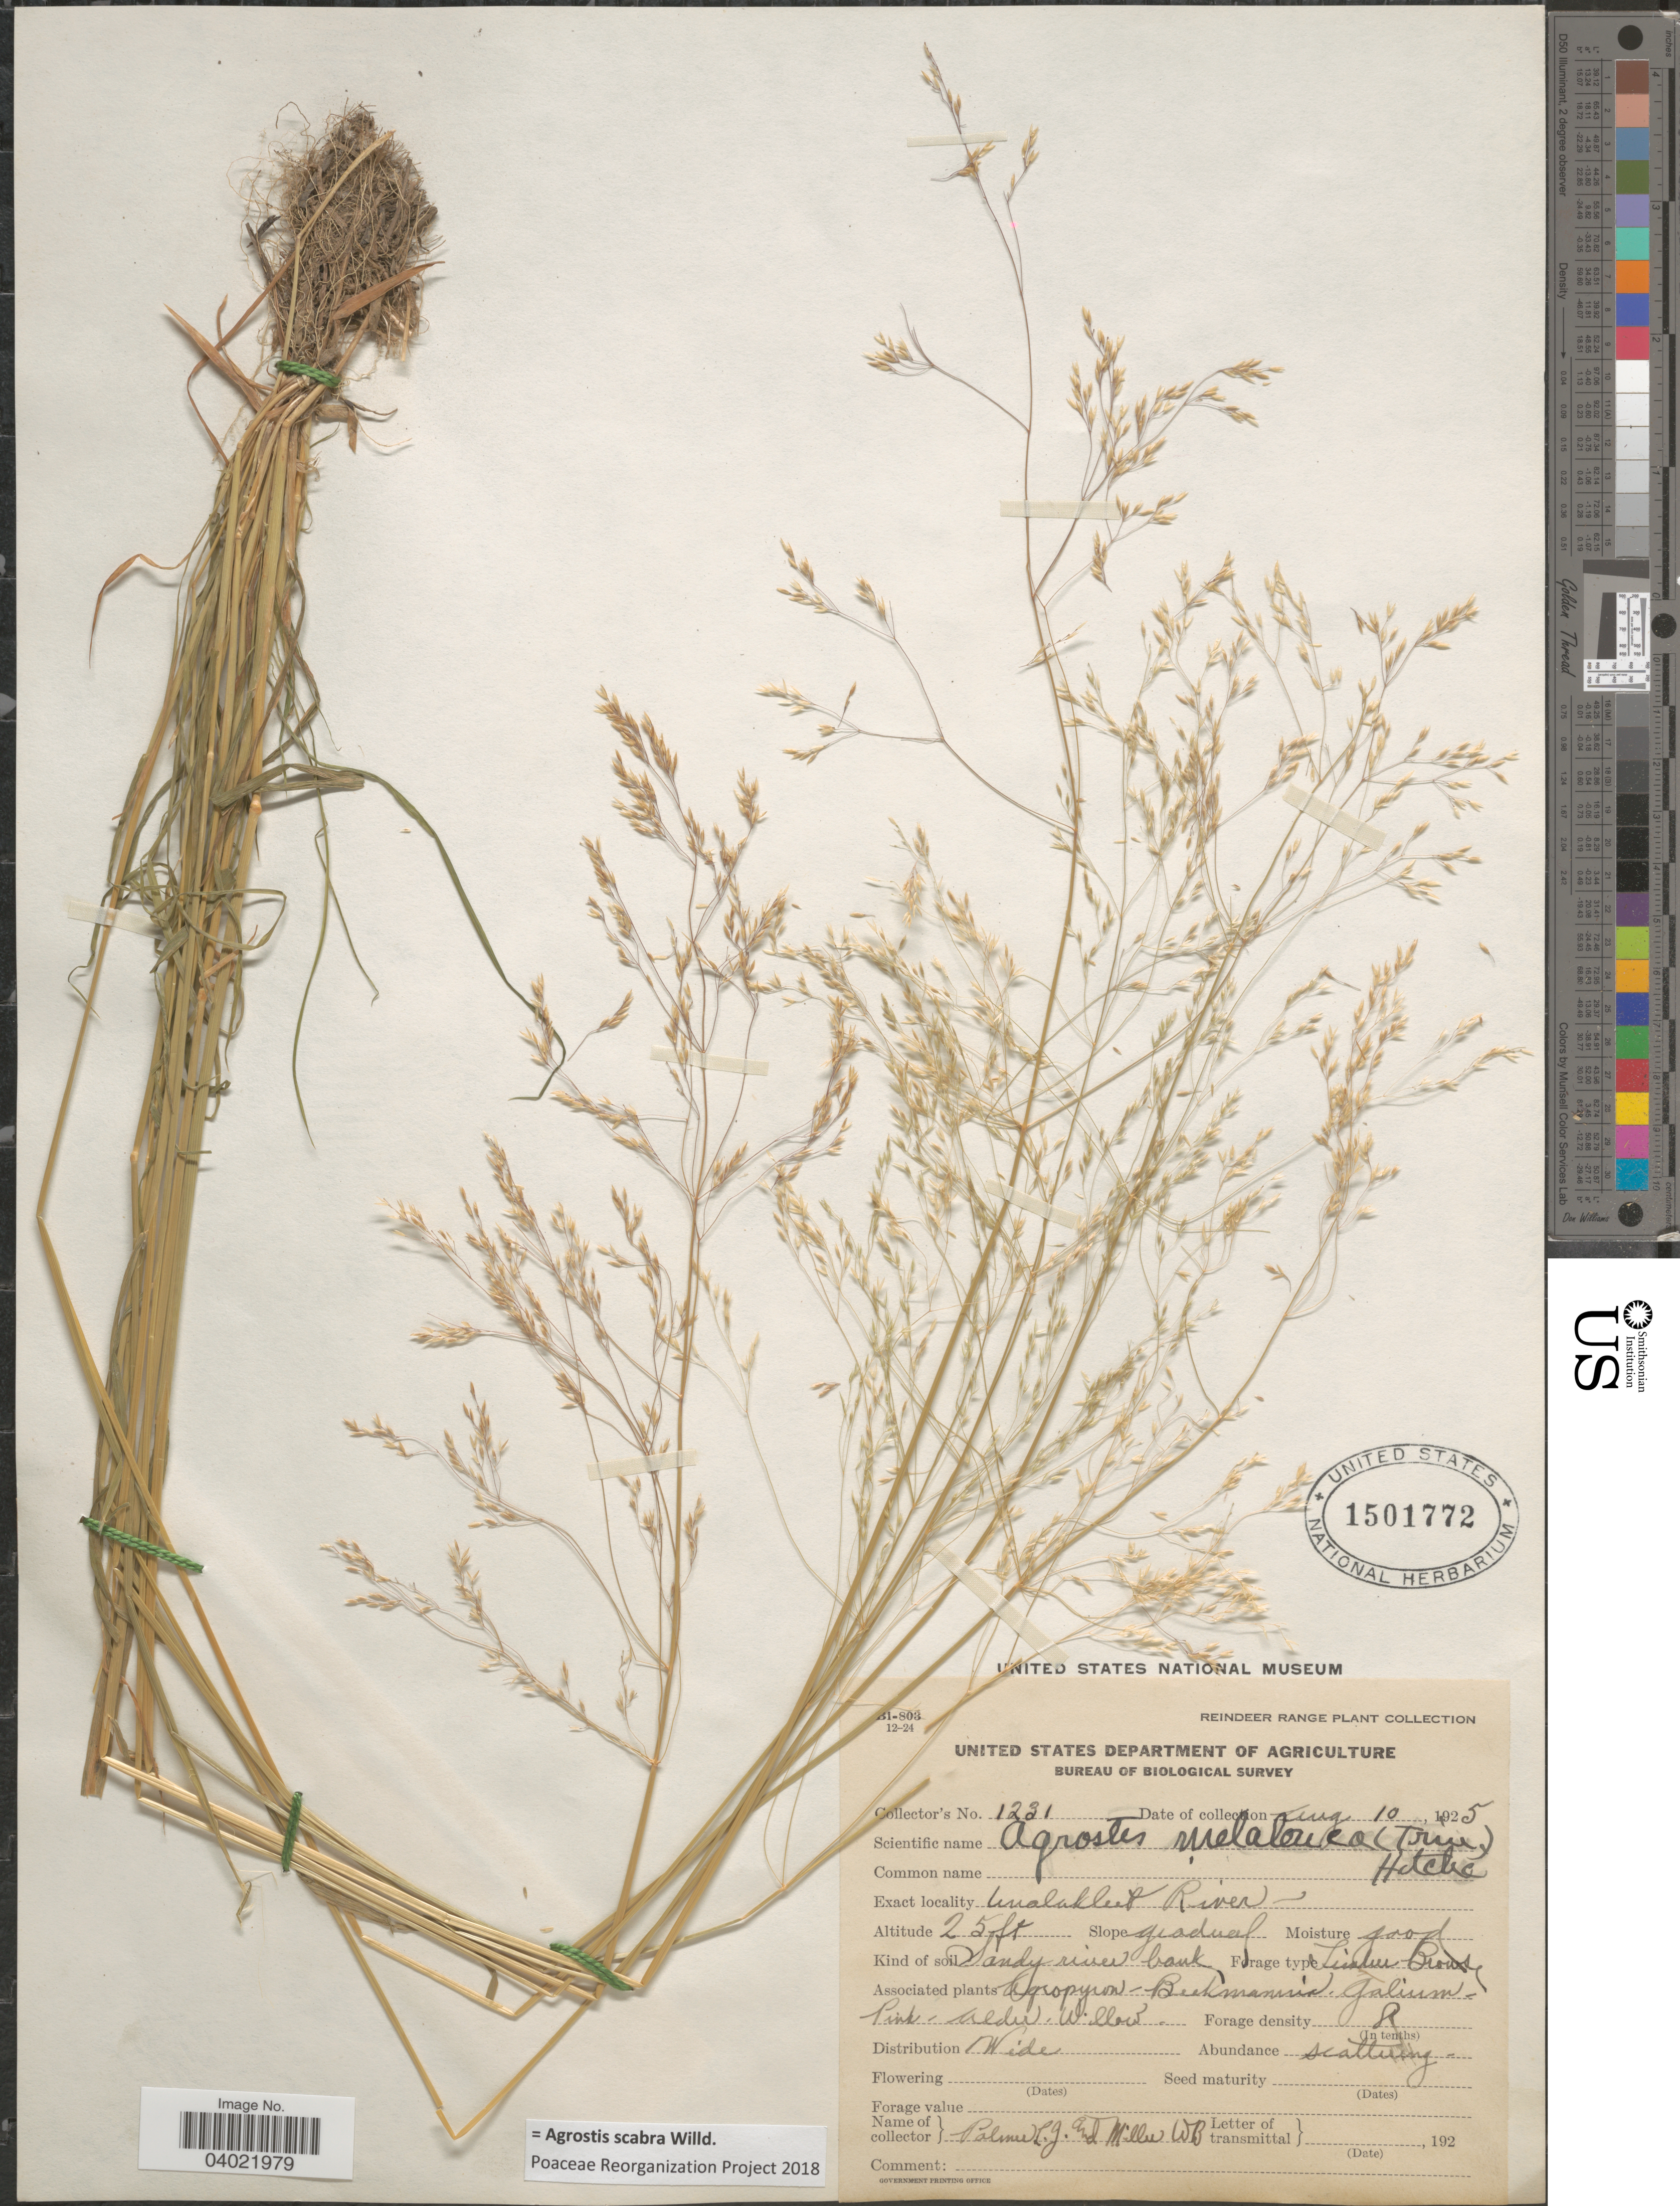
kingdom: Plantae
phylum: Tracheophyta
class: Liliopsida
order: Poales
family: Poaceae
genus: Agrostis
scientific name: Agrostis scabra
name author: Willd.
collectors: L. J. Palmer & W. Miller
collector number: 1231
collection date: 1925-08-10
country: United States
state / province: Alaska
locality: Unalakleet River.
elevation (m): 8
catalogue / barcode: US 1501772